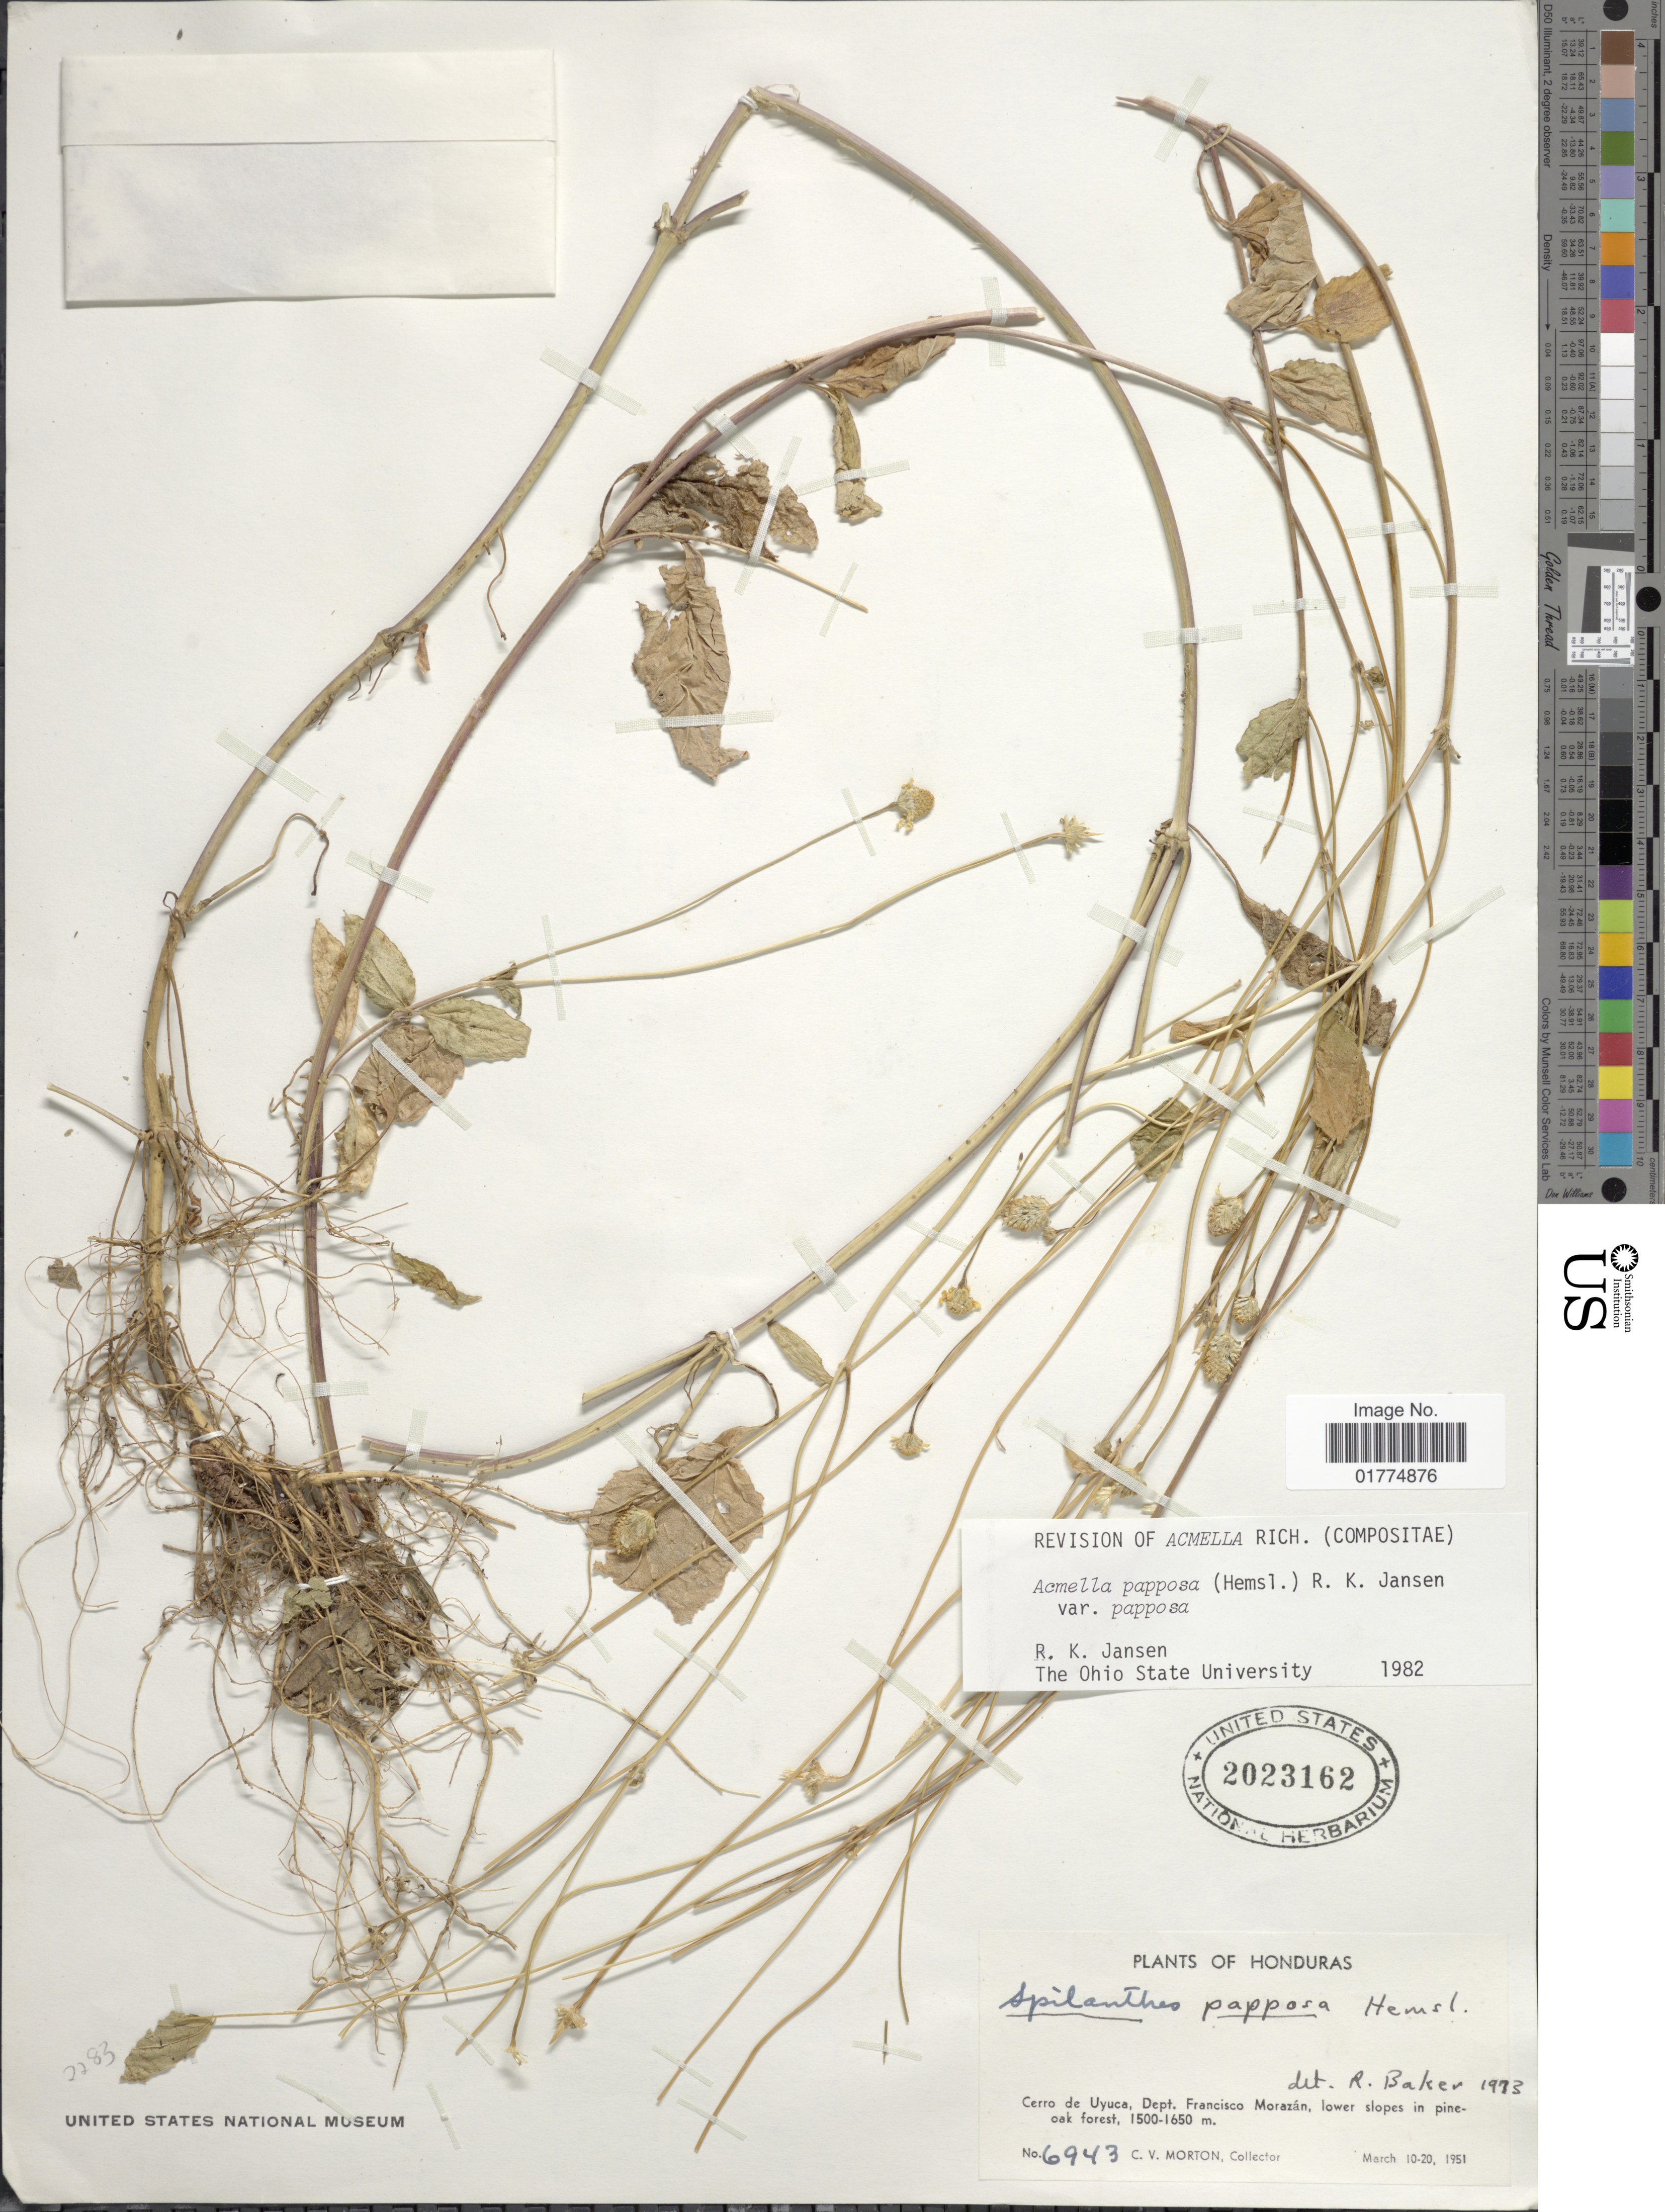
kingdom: Plantae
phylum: Tracheophyta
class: Magnoliopsida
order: Asterales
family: Asteraceae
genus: Acmella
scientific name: Acmella papposa var. papposa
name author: (Hemsl.) R.K. Jansen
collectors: C. V. Morton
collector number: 6943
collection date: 1951-03-10/1951-03-20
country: Honduras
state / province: Fco. Morazán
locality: Cerro de Uyuca, Dept. Francisco Morazán, lower slopes in pine-oak forest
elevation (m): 1500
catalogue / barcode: US 2023162